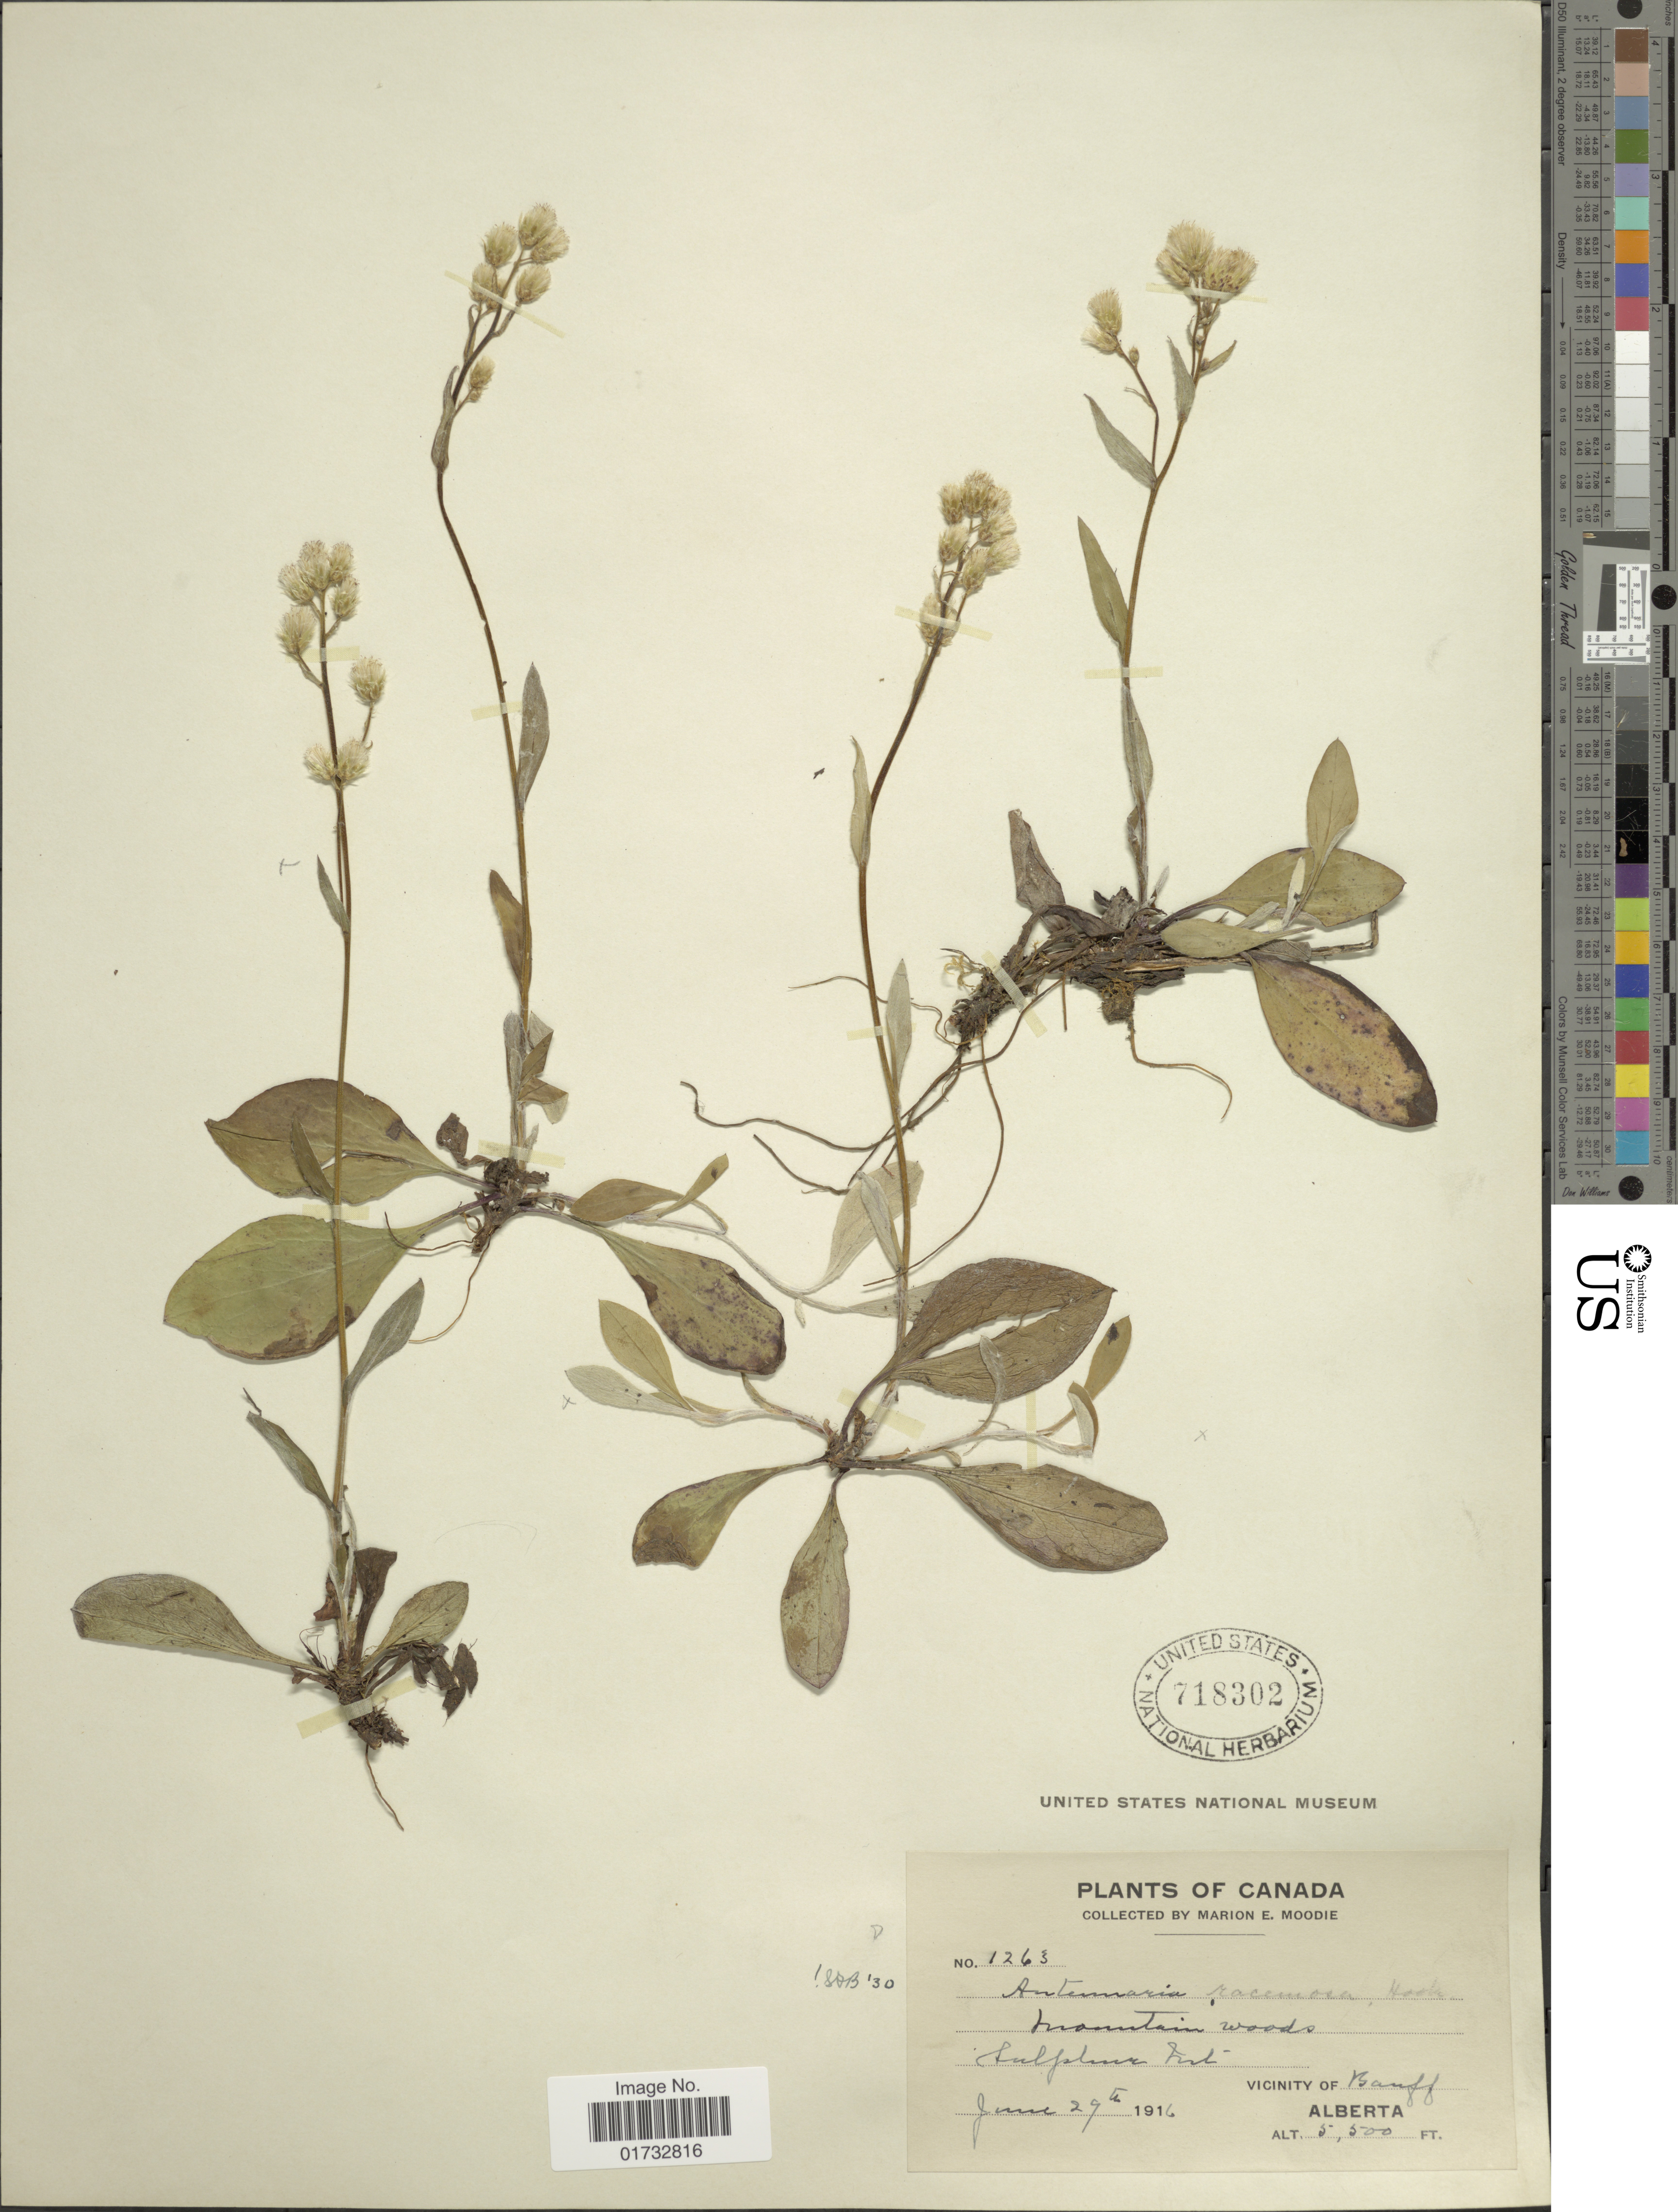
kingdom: Plantae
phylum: Tracheophyta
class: Magnoliopsida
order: Asterales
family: Asteraceae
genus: Antennaria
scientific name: Antennaria racemosa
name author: Hook.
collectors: M. E. Moodie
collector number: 1263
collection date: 1916-06-29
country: Canada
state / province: Alberta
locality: Vicinity of Banff. Sulphur Mt.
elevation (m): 1676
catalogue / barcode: US 718302